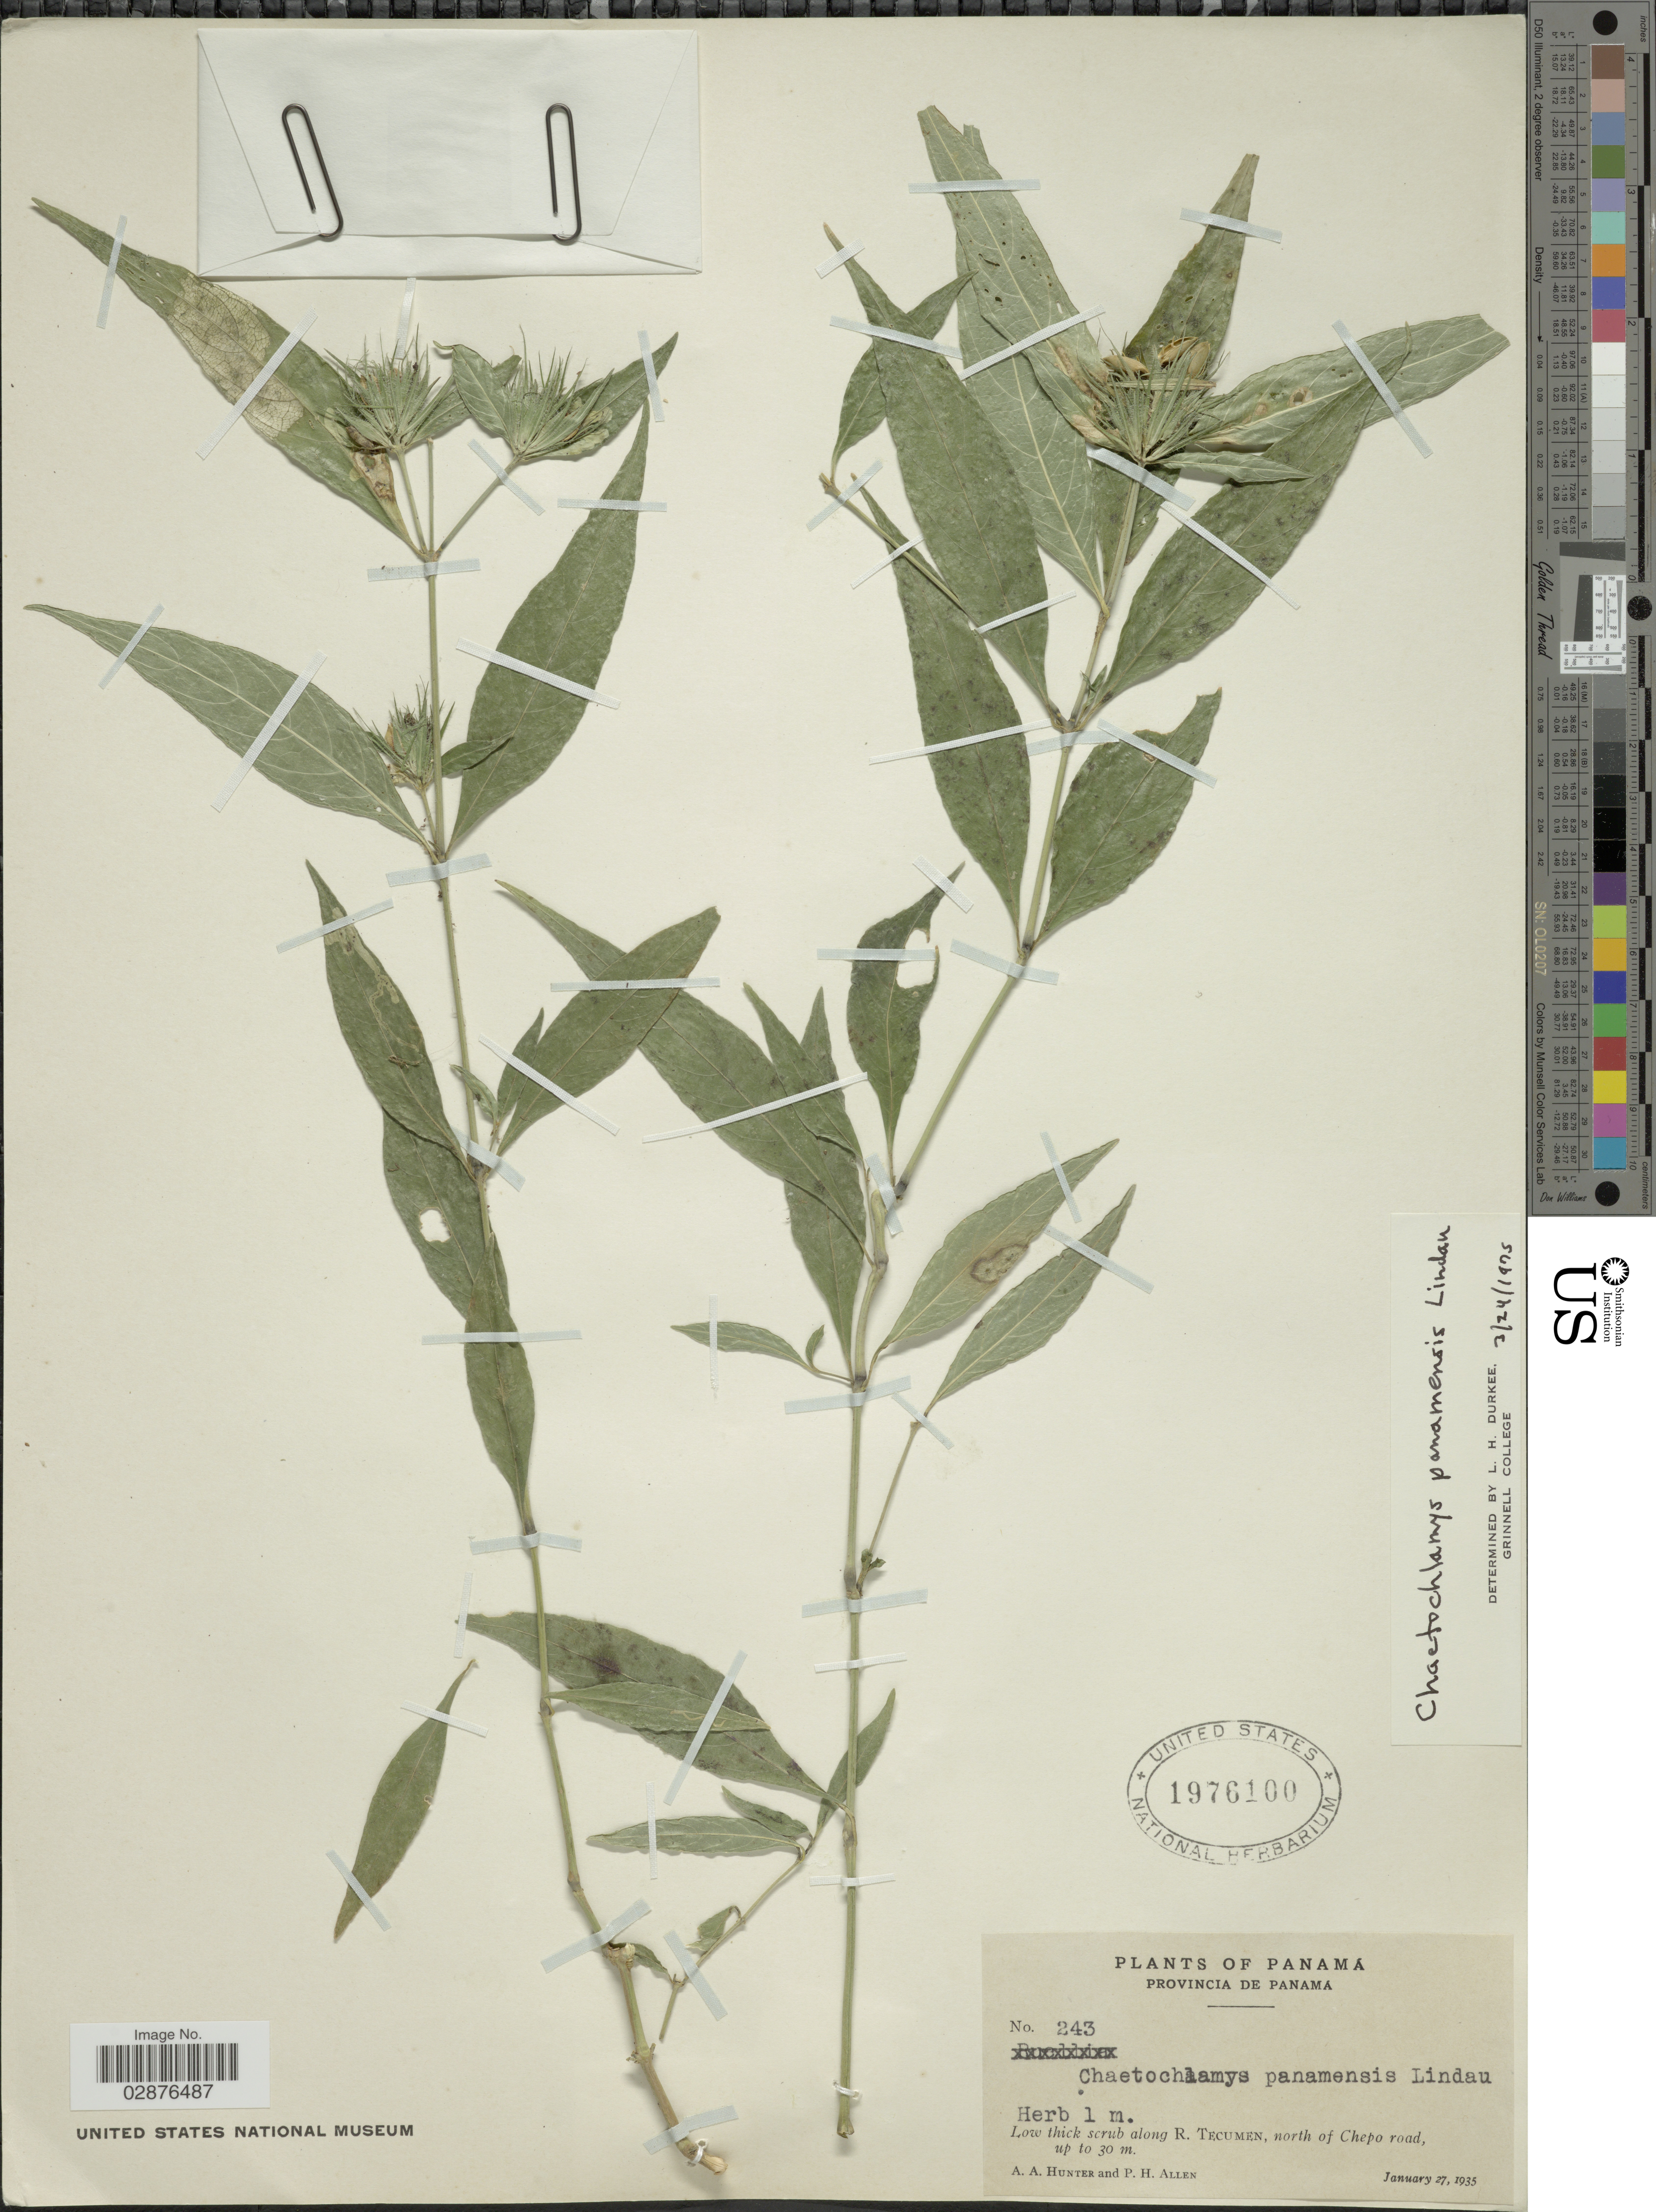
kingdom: Plantae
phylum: Tracheophyta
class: Magnoliopsida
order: Lamiales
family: Acanthaceae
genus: Justicia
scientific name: Justicia isthmensis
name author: T.F. Daniel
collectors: A. Hunter & P. H. Allen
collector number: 243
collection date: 1935-01-27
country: Panama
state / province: Panamá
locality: Along R. Tecumen, north of Chepo road.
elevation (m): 30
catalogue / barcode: US 1976100